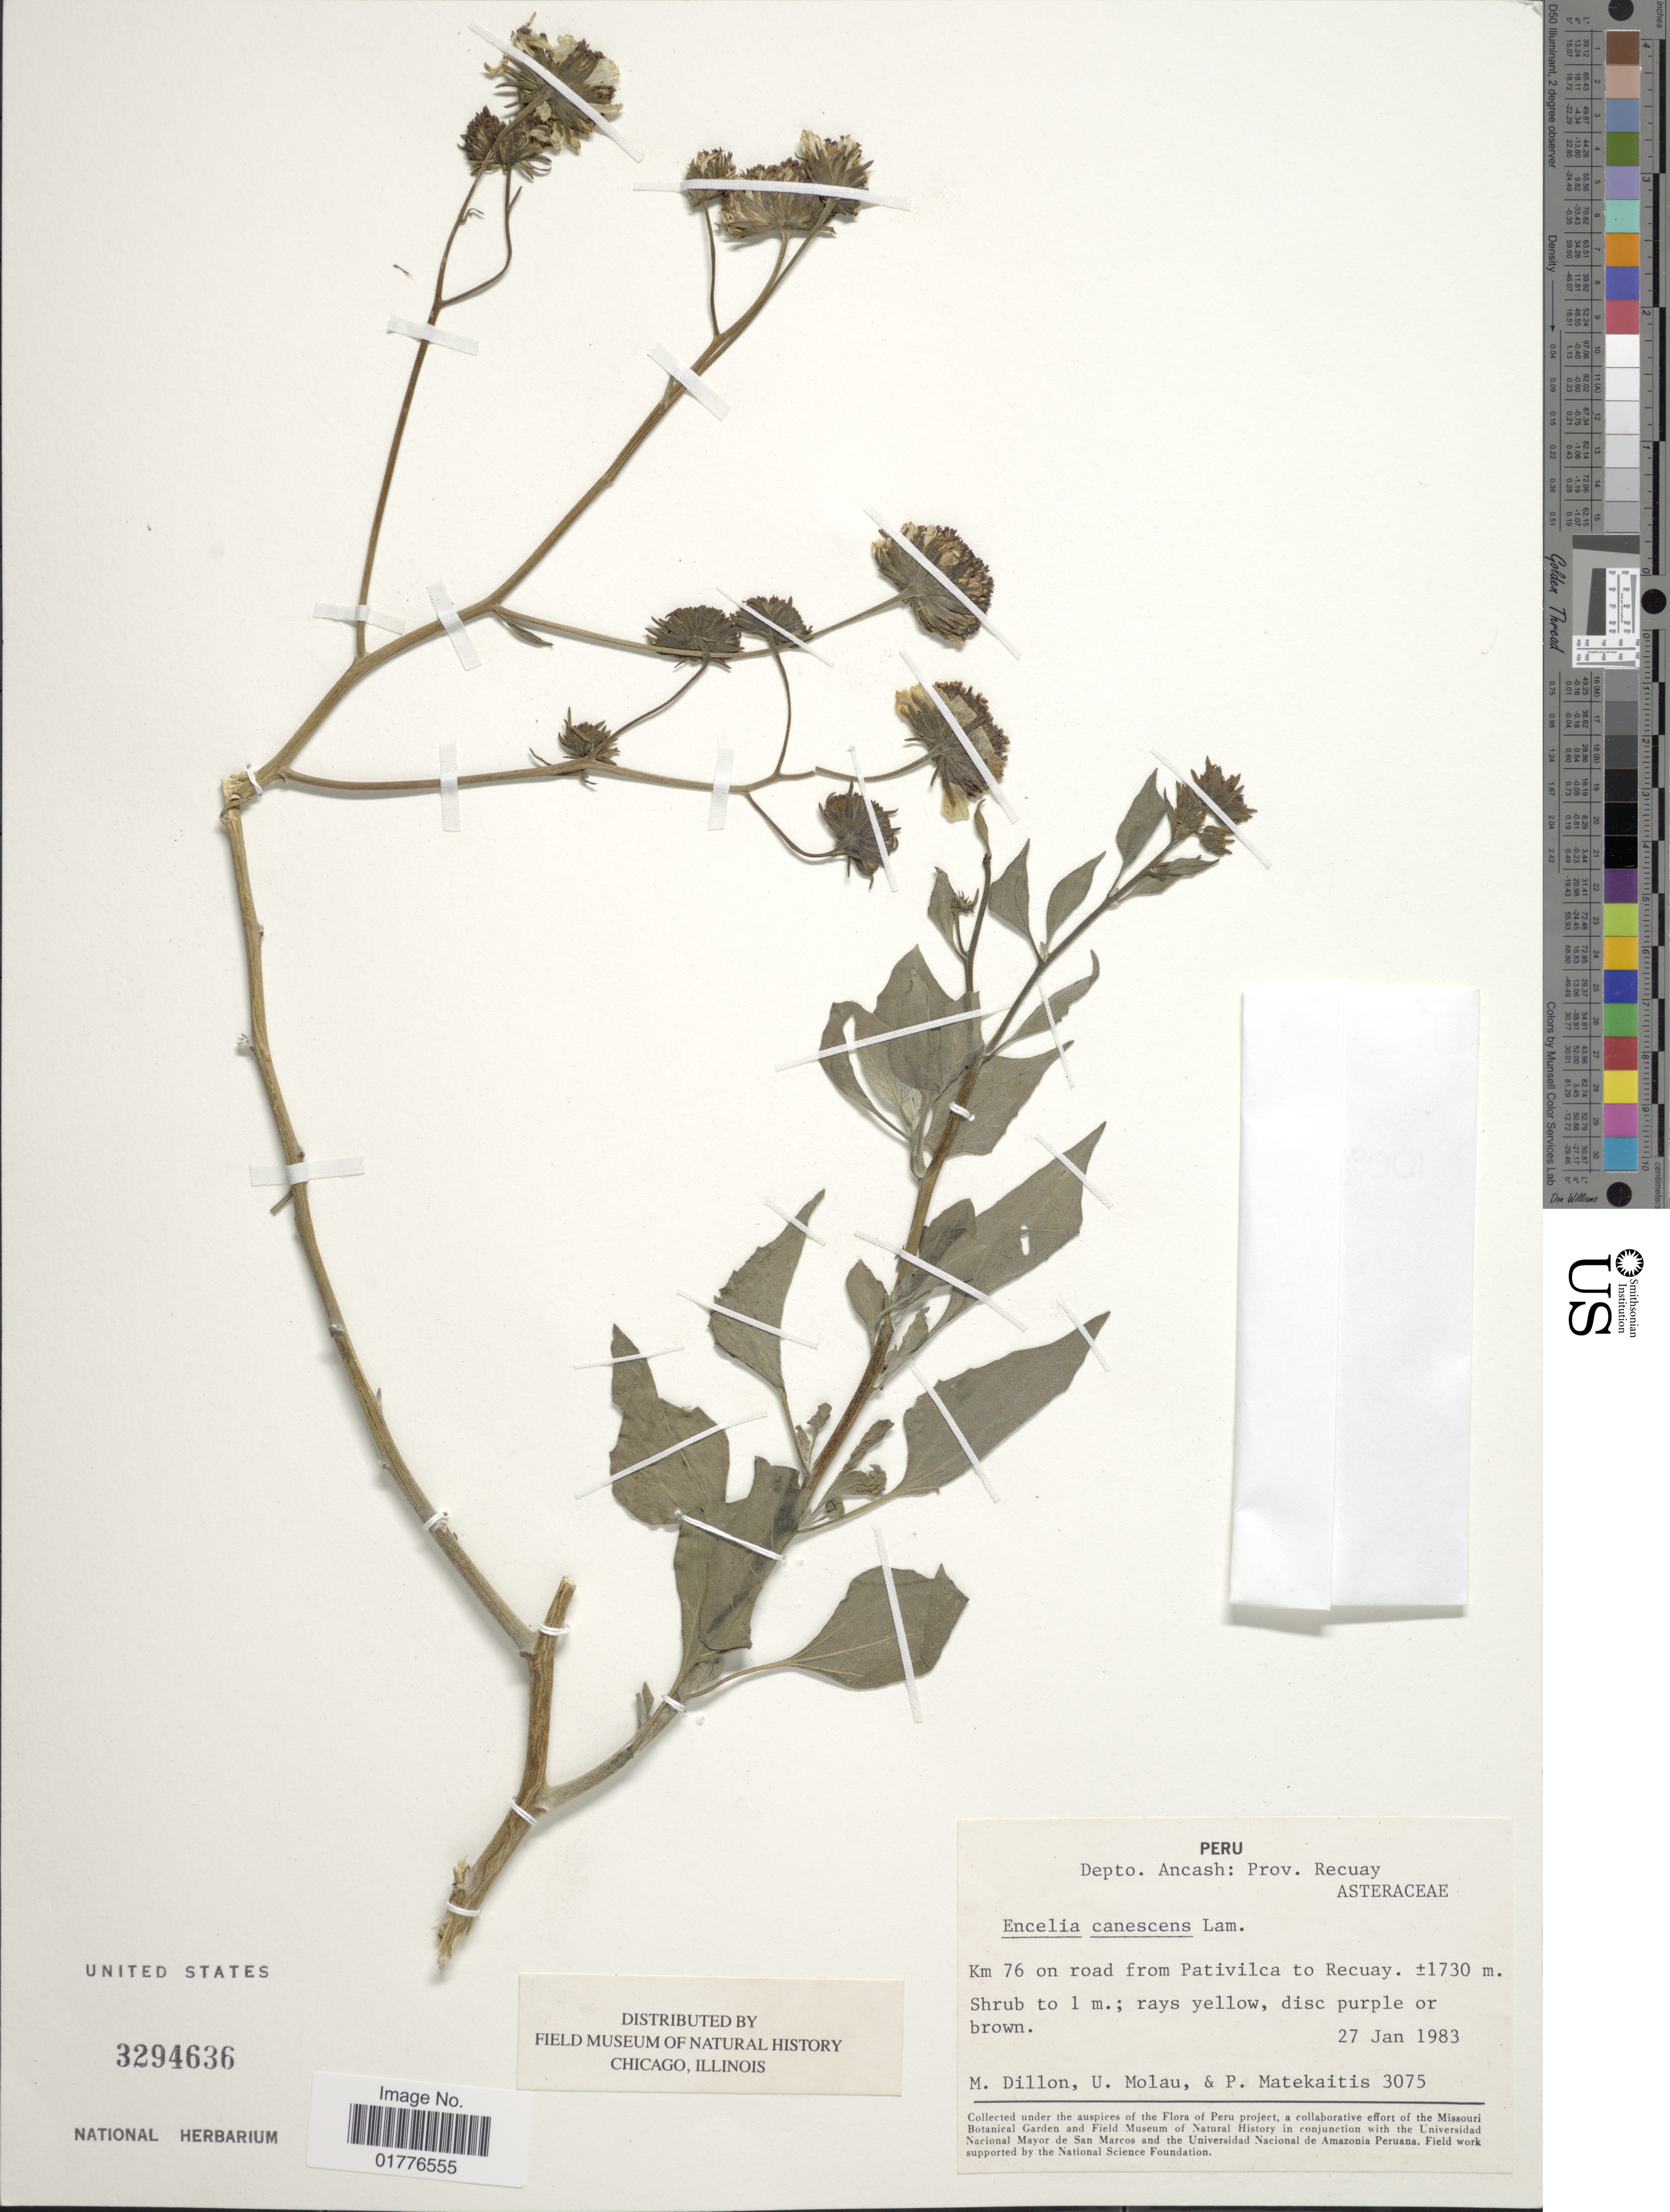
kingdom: Plantae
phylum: Tracheophyta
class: Magnoliopsida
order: Asterales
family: Asteraceae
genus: Encelia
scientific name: Encelia canescens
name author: Lam.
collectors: M. O. Dillon, U. Molau & P. Matekaitis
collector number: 3075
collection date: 1983-01-27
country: Peru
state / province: Ancash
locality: Prov. Recuay. Km 76 on road from Pativilca to Recuay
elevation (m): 1730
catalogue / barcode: US 3294636